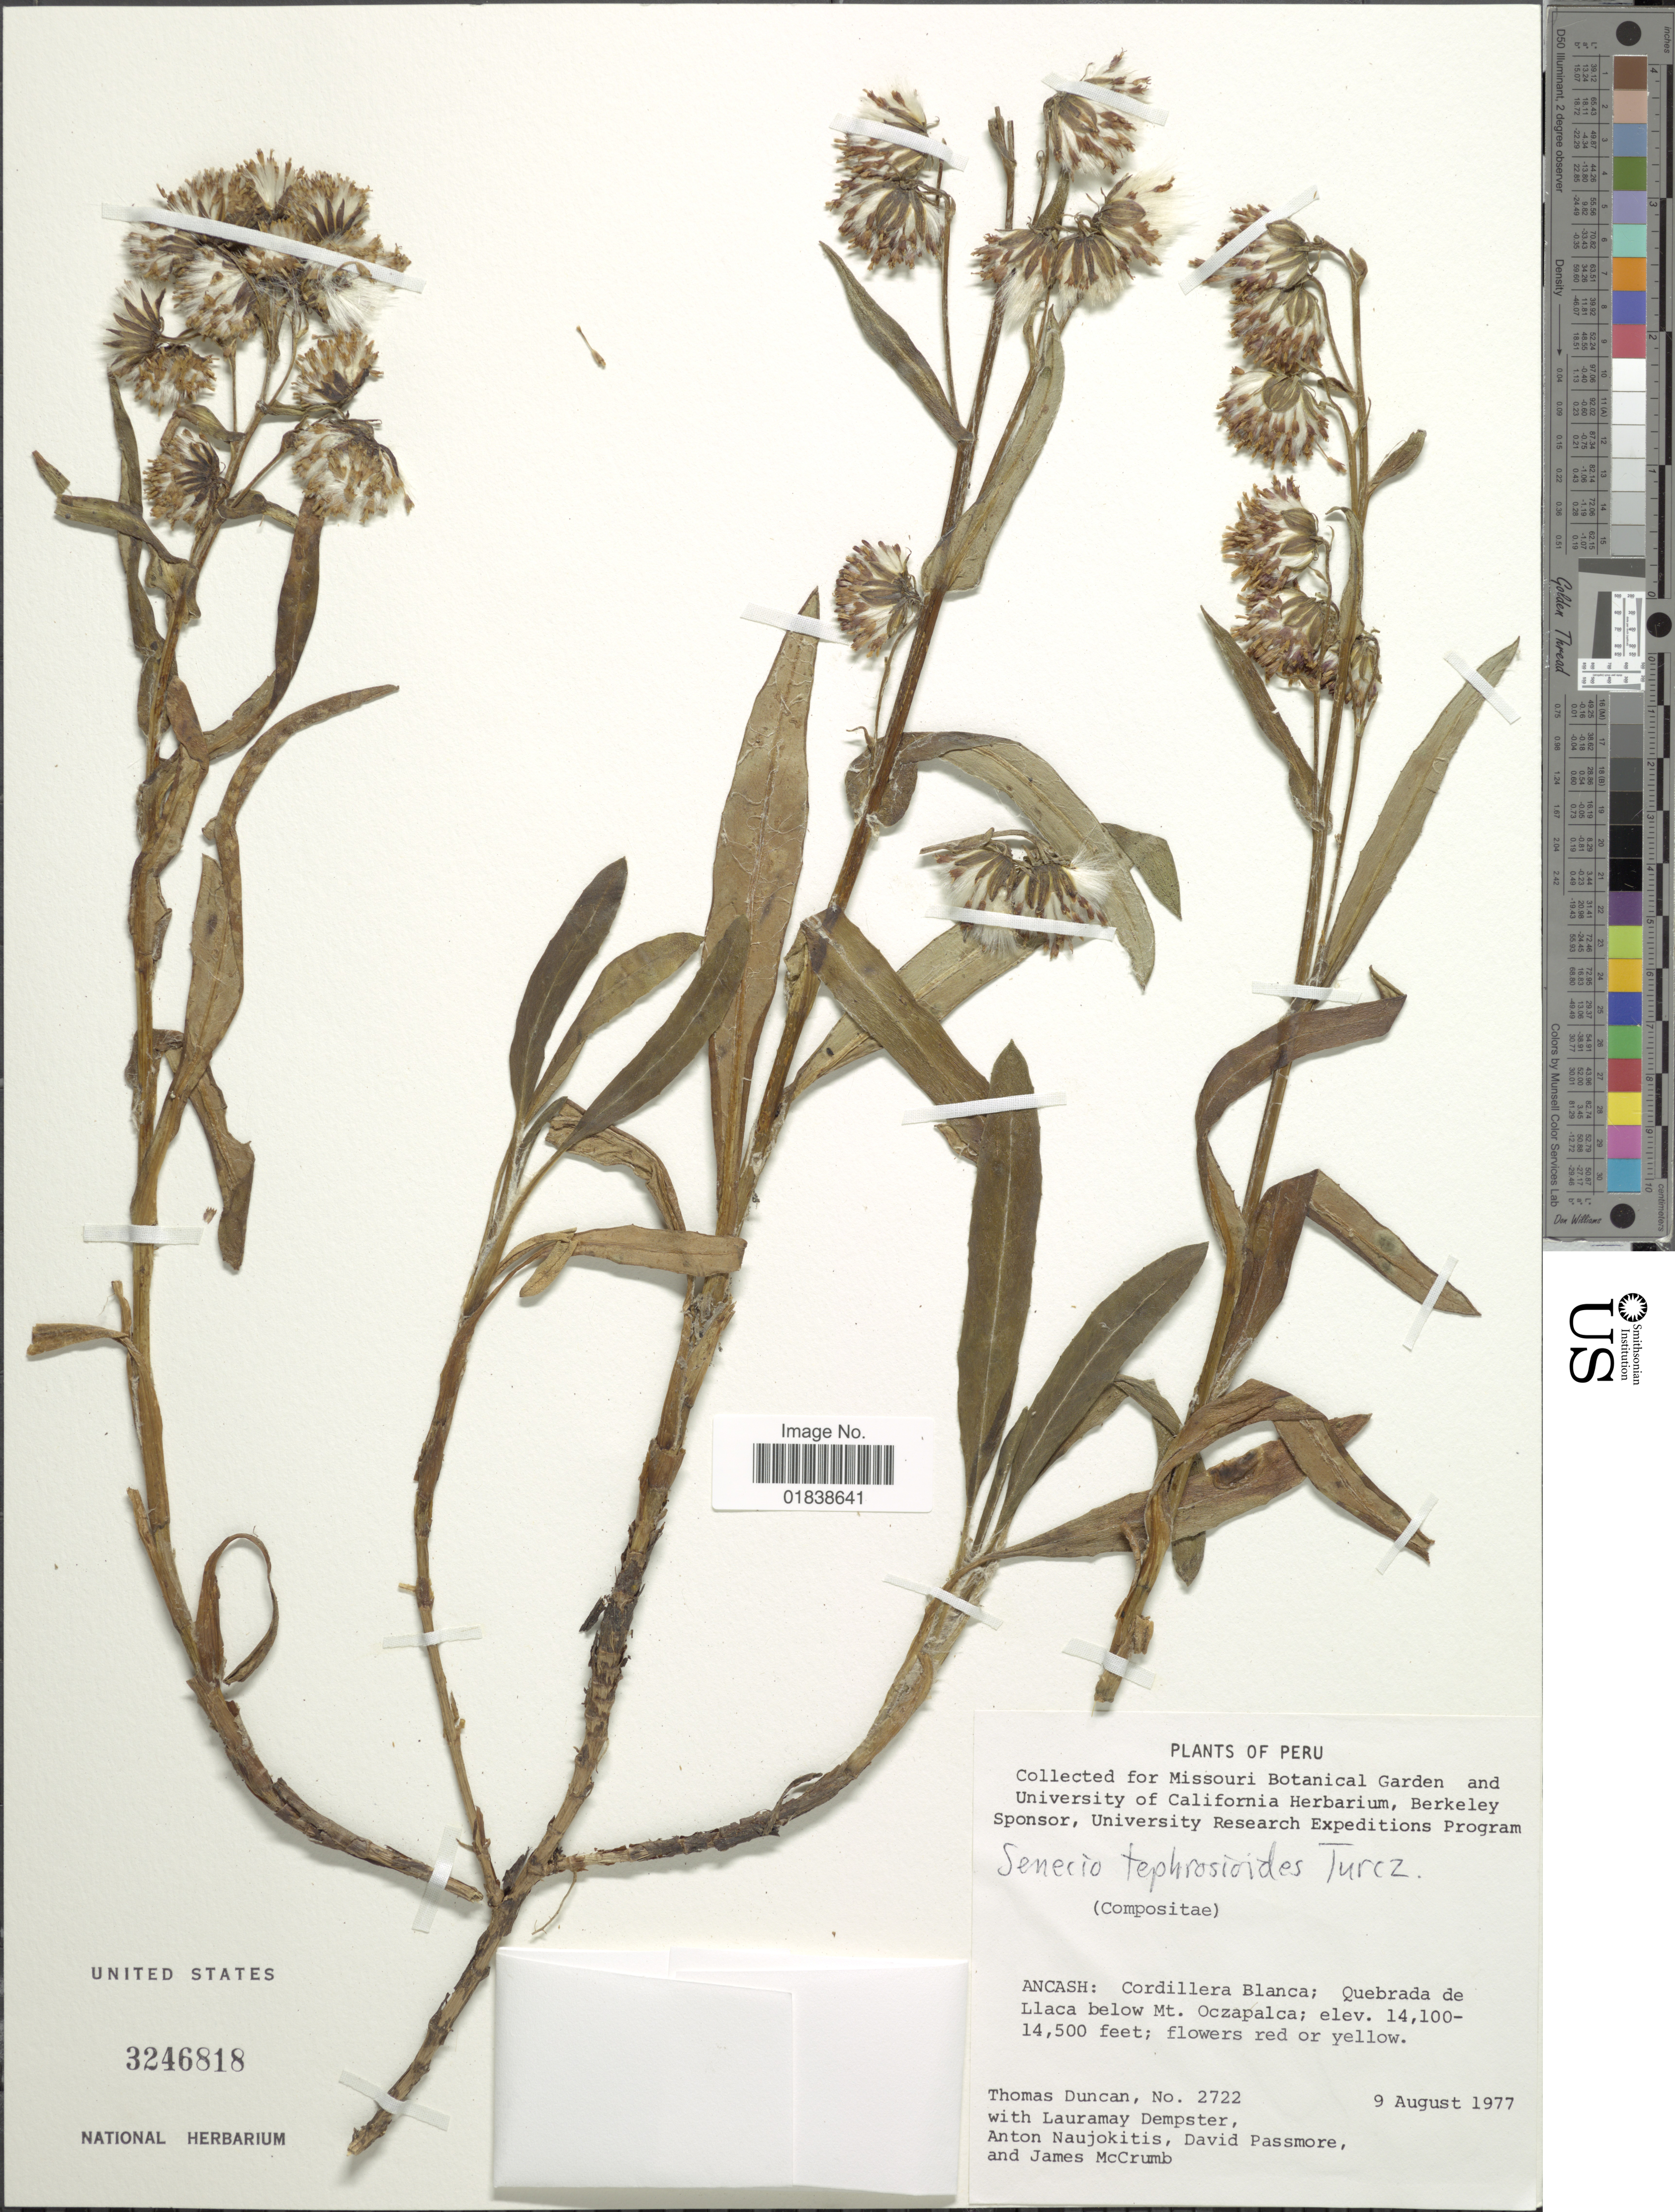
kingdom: Plantae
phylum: Tracheophyta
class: Magnoliopsida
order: Asterales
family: Asteraceae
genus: Senecio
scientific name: Senecio tephrosioides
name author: Turcz.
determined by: Salomon, Luciana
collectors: T. Duncan, L. T. Dempster, A. Naujokitis, d. Passmore & J. McCrumb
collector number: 2722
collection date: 1977-08-09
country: Peru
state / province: Ancash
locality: Cordillera Blanca, Quebrada de Llaca below Mt. Oczapalca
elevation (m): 4298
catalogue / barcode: US 3246818